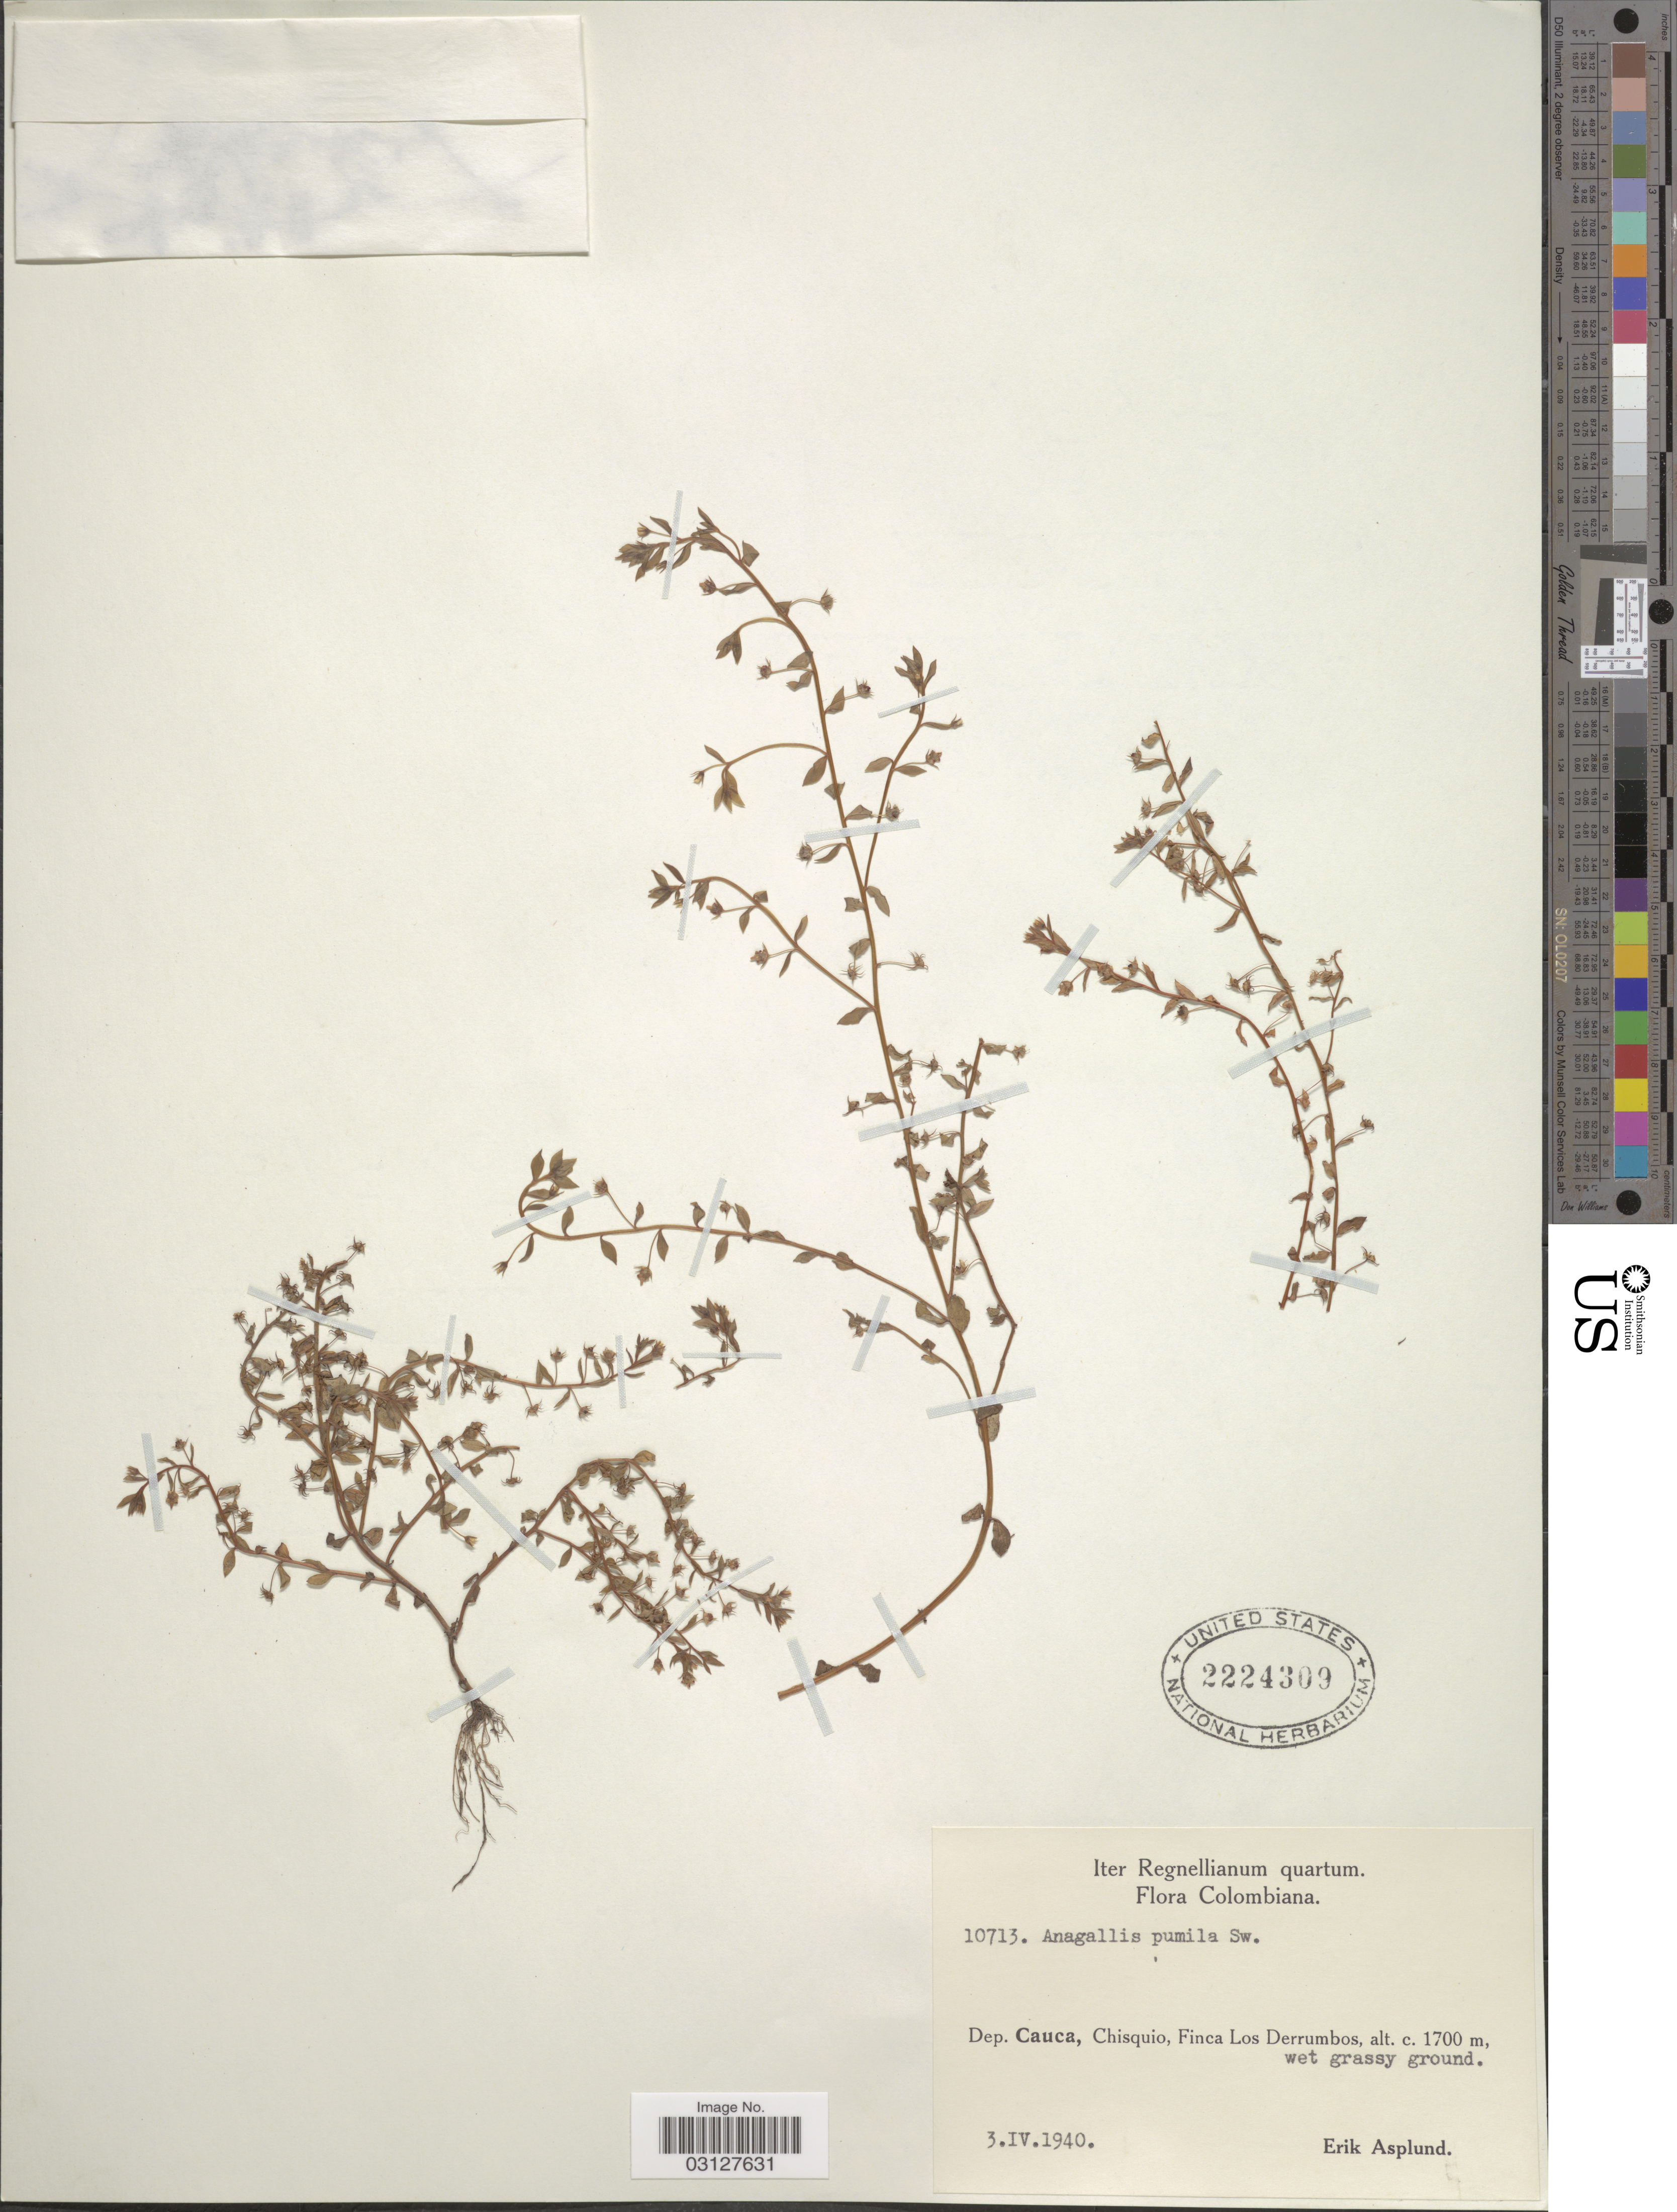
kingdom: Plantae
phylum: Tracheophyta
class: Magnoliopsida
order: Ericales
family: Primulaceae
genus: Anagallis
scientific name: Anagallis pumila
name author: Sw.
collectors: E. Asplund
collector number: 10713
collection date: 1940-04-03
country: Colombia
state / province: Cauca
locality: Dep. Cauca, Chisquio, Finca Los Derrumbos.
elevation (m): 1700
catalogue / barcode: US 2224309